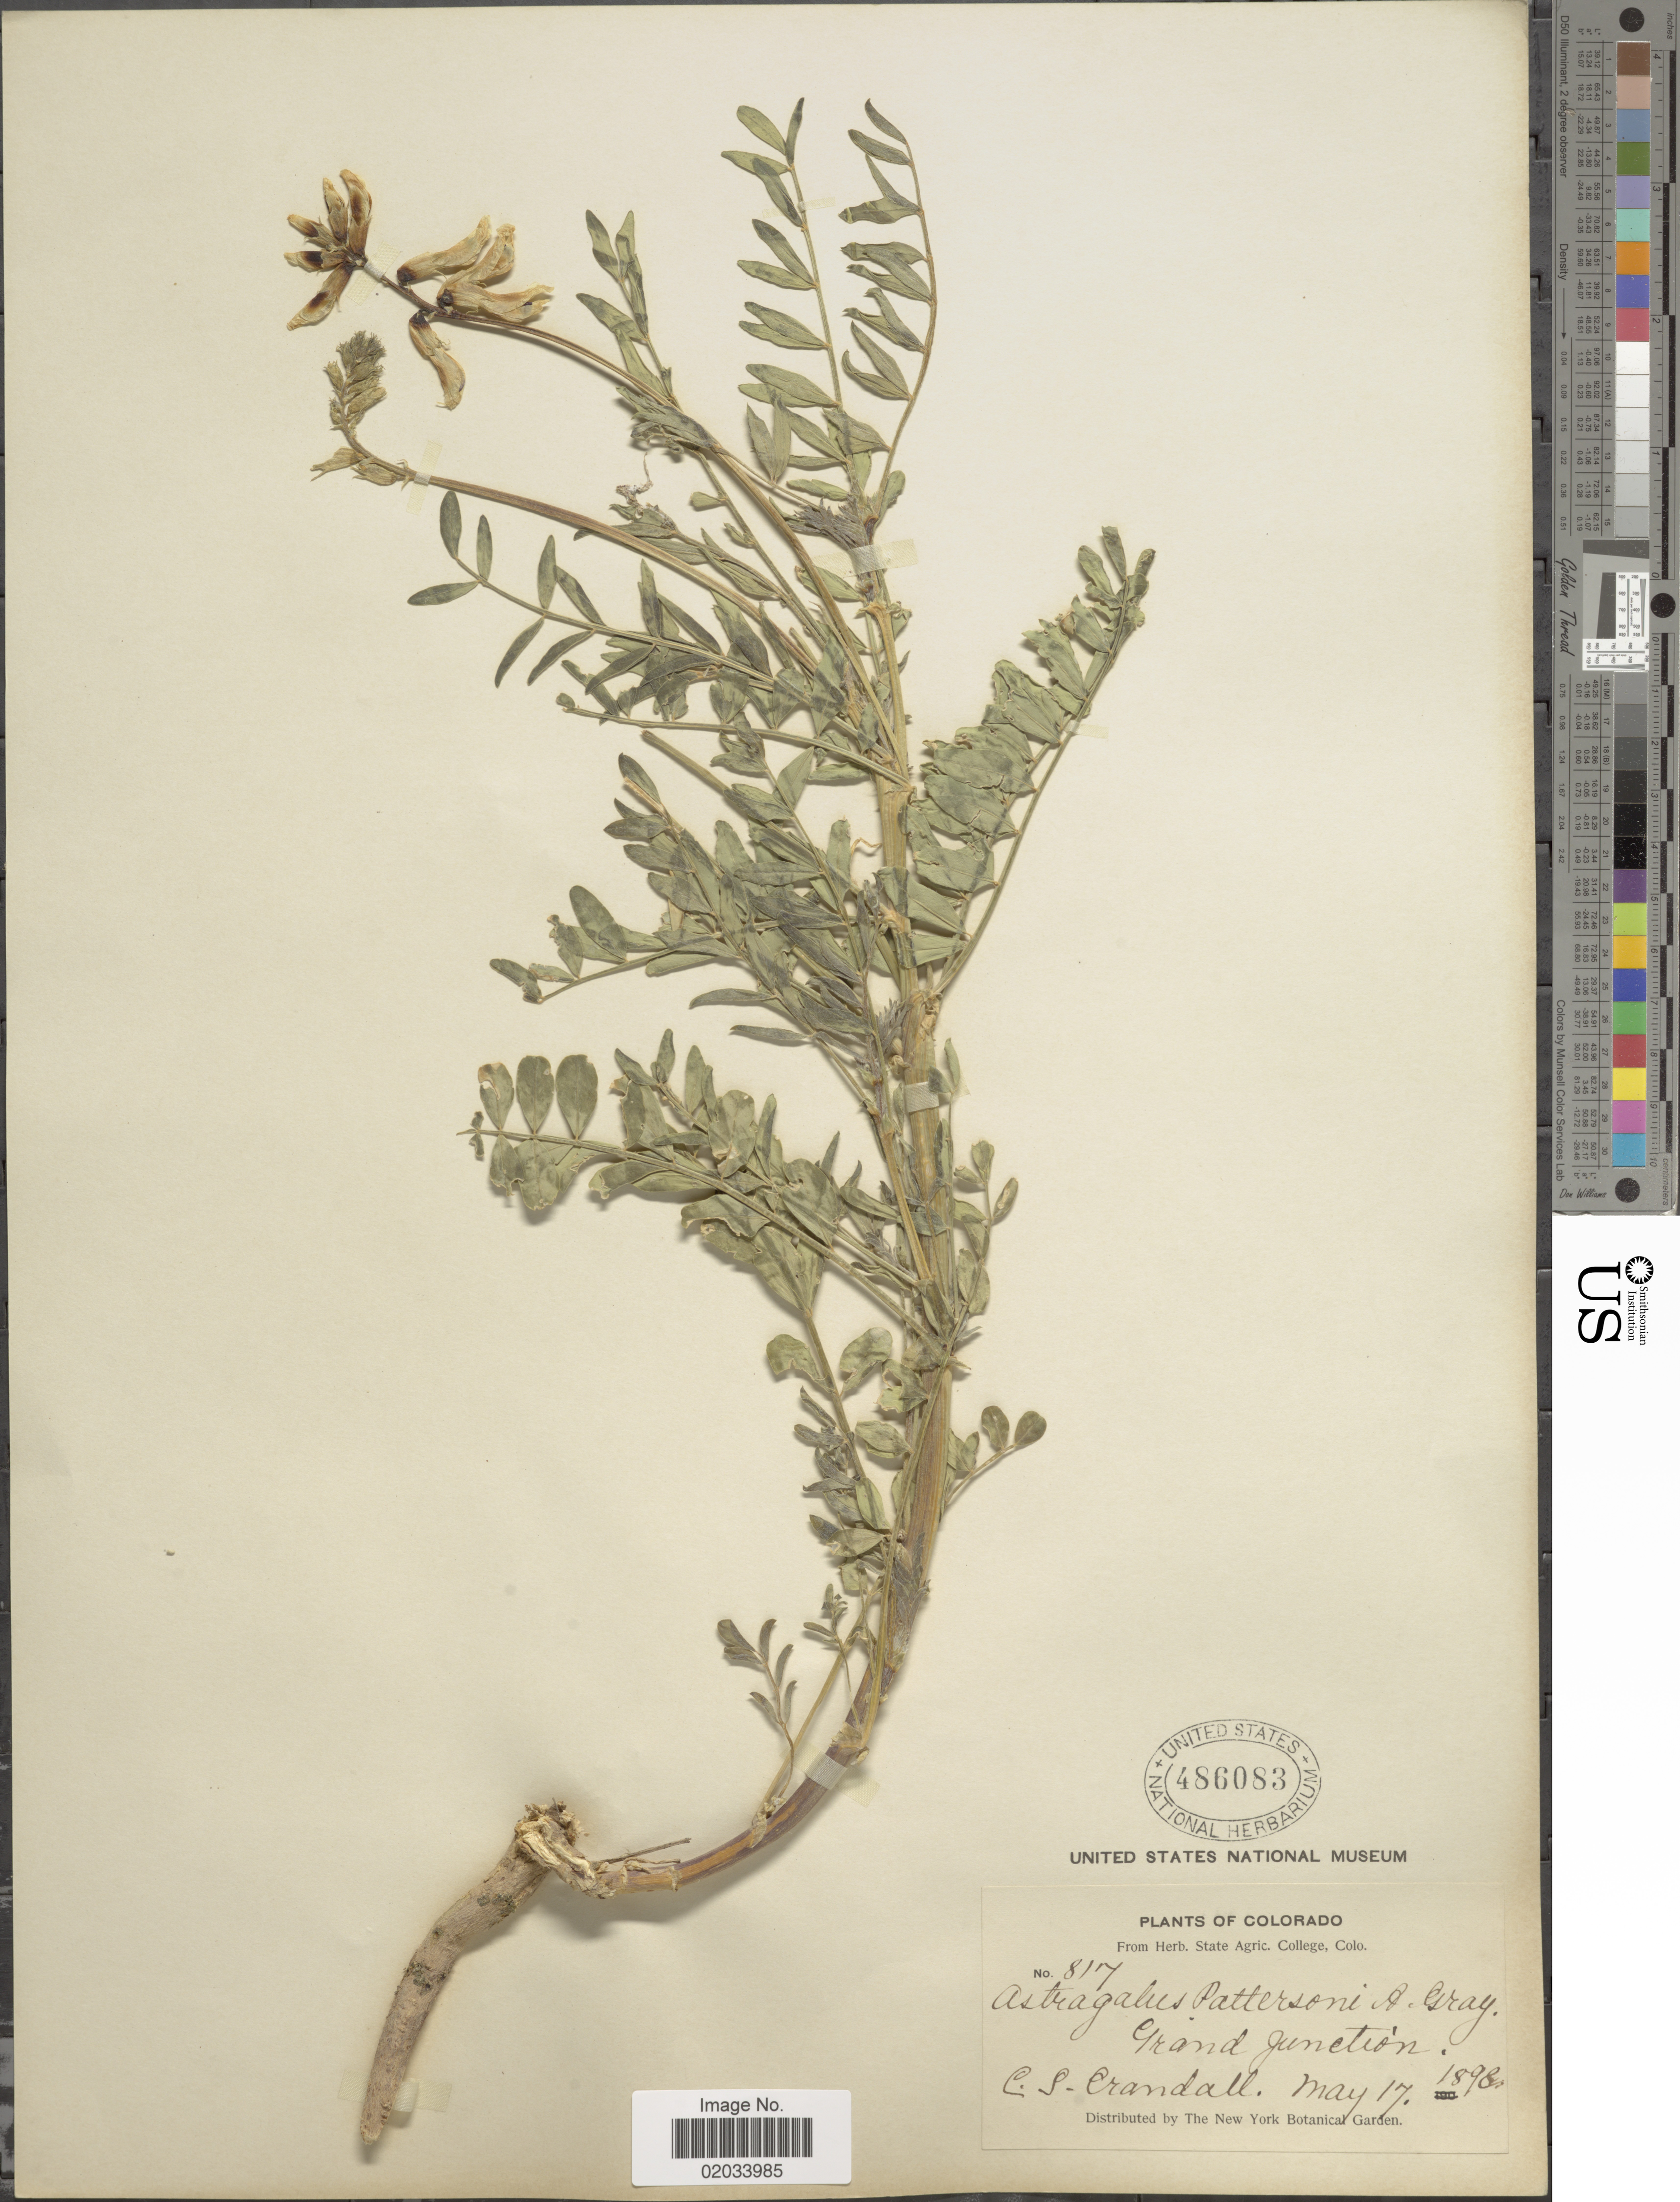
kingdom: Plantae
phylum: Tracheophyta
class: Magnoliopsida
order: Fabales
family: Fabaceae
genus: Astragalus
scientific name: Astragalus praelongus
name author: E. Sheld.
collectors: C. Crandall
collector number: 817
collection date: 1898-05-17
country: United States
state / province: Colorado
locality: Grand Junction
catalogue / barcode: US 486083